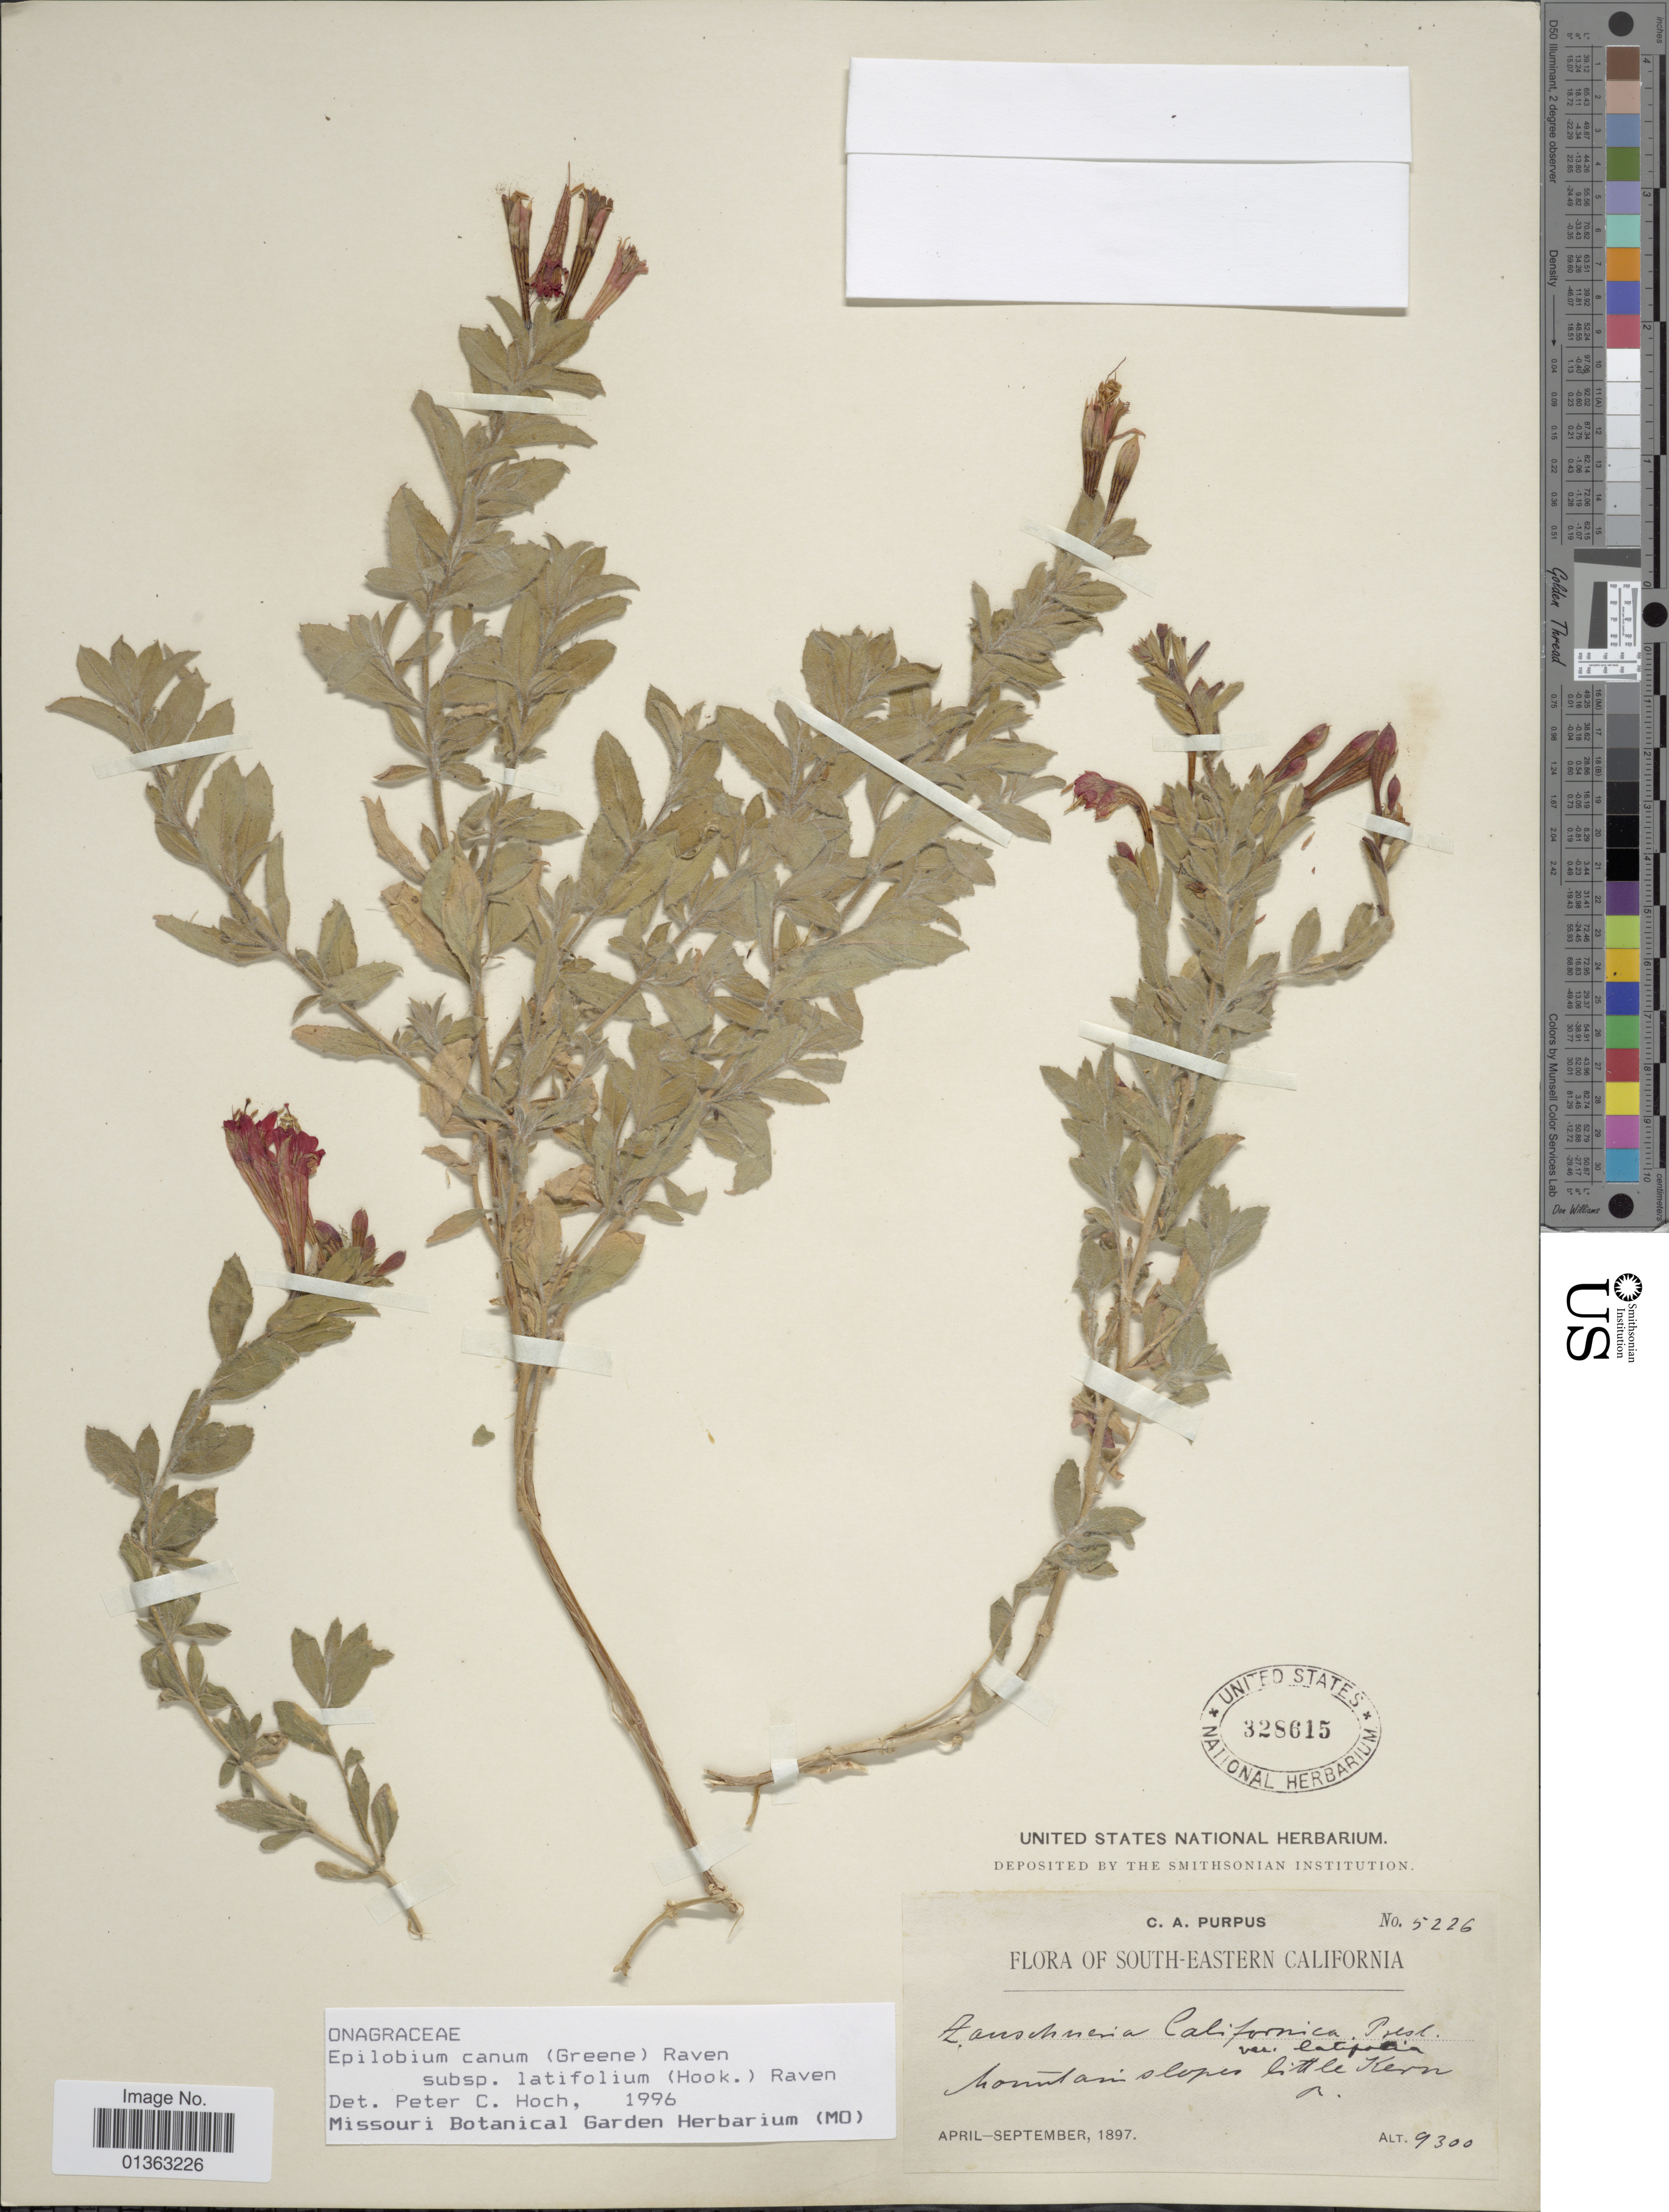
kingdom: Plantae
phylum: Tracheophyta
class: Magnoliopsida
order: Myrtales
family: Onagraceae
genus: Epilobium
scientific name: Epilobium canum subsp. latifolium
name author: (Hook.) P.H. Raven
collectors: C. A. Purpus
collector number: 5226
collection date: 1897-04/1897-09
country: United States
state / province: California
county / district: Kern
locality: South-Eastern California. Montane slopes Little Kern.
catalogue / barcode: US 328615